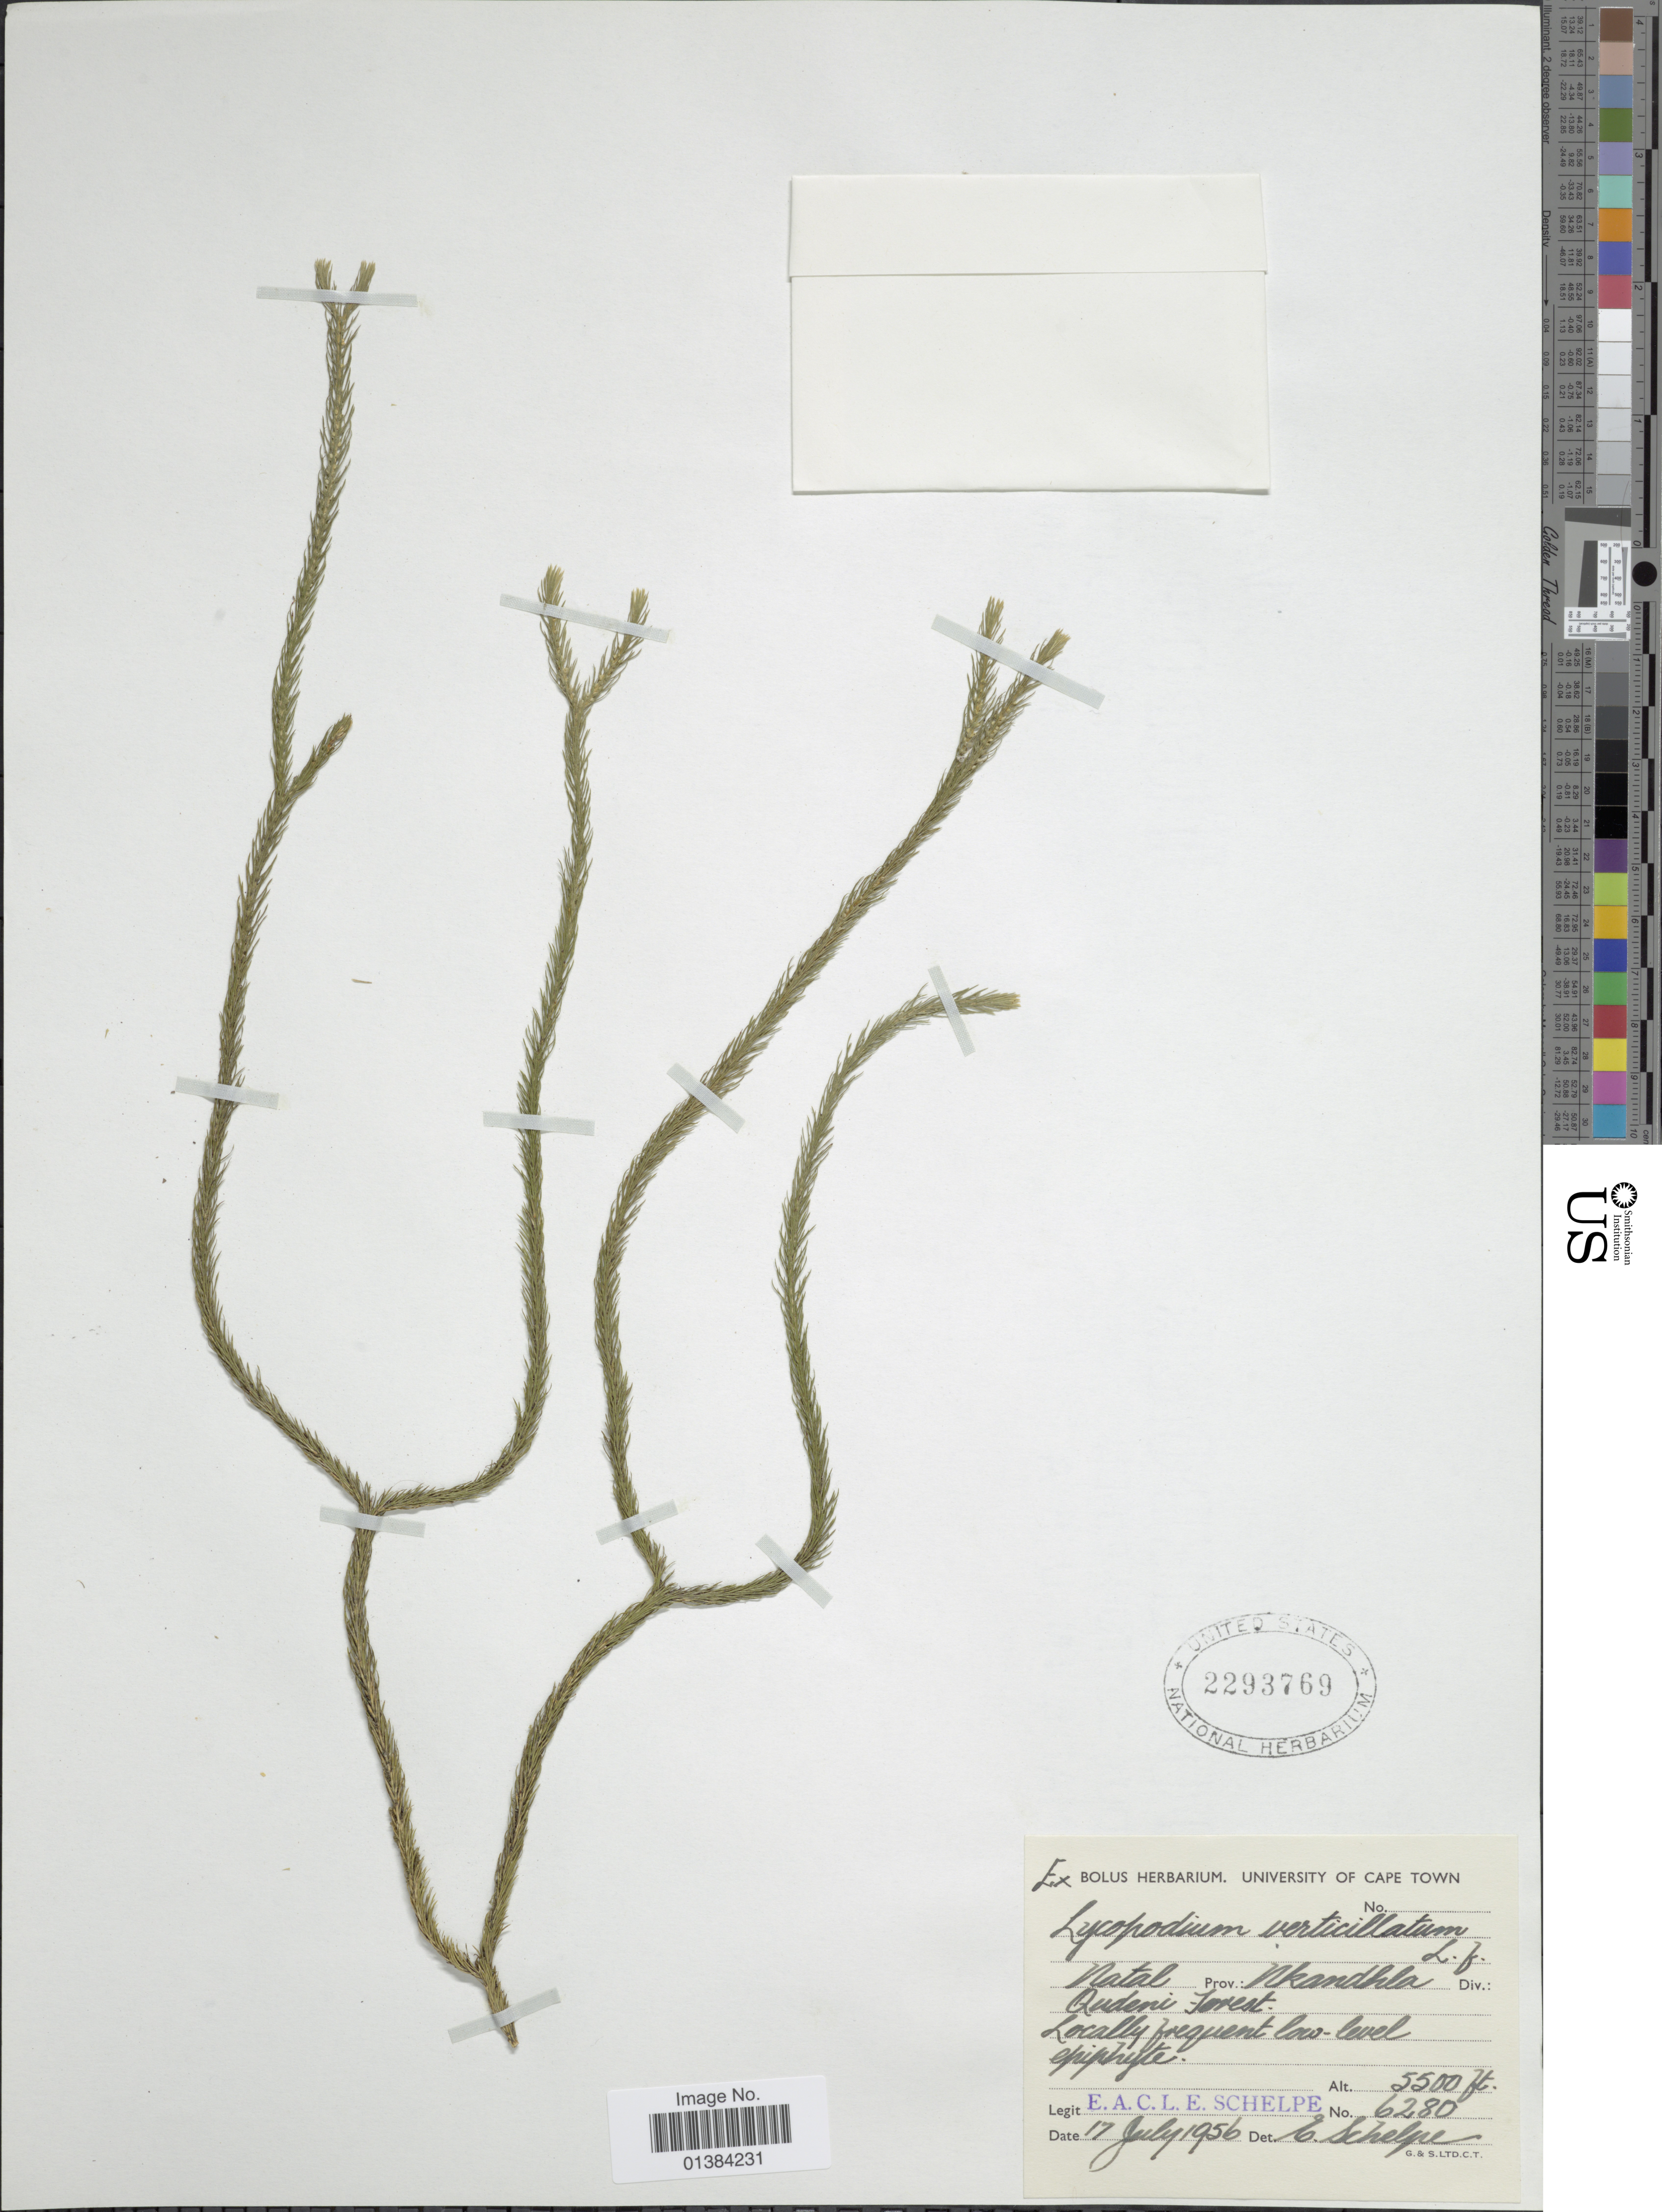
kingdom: Plantae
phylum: Tracheophyta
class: Lycopodiopsida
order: Lycopodiales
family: Lycopodiaceae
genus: Phlegmariurus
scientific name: Phlegmariurus verticillatus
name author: (L. f.) A. R. Field & Testo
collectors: E. A. C. L. E. Schelpe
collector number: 6280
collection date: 1956-07-17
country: South Africa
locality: Natal. Prov.: Nkandhla. Div.: Quderi Forest.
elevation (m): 1676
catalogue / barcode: US 2293769